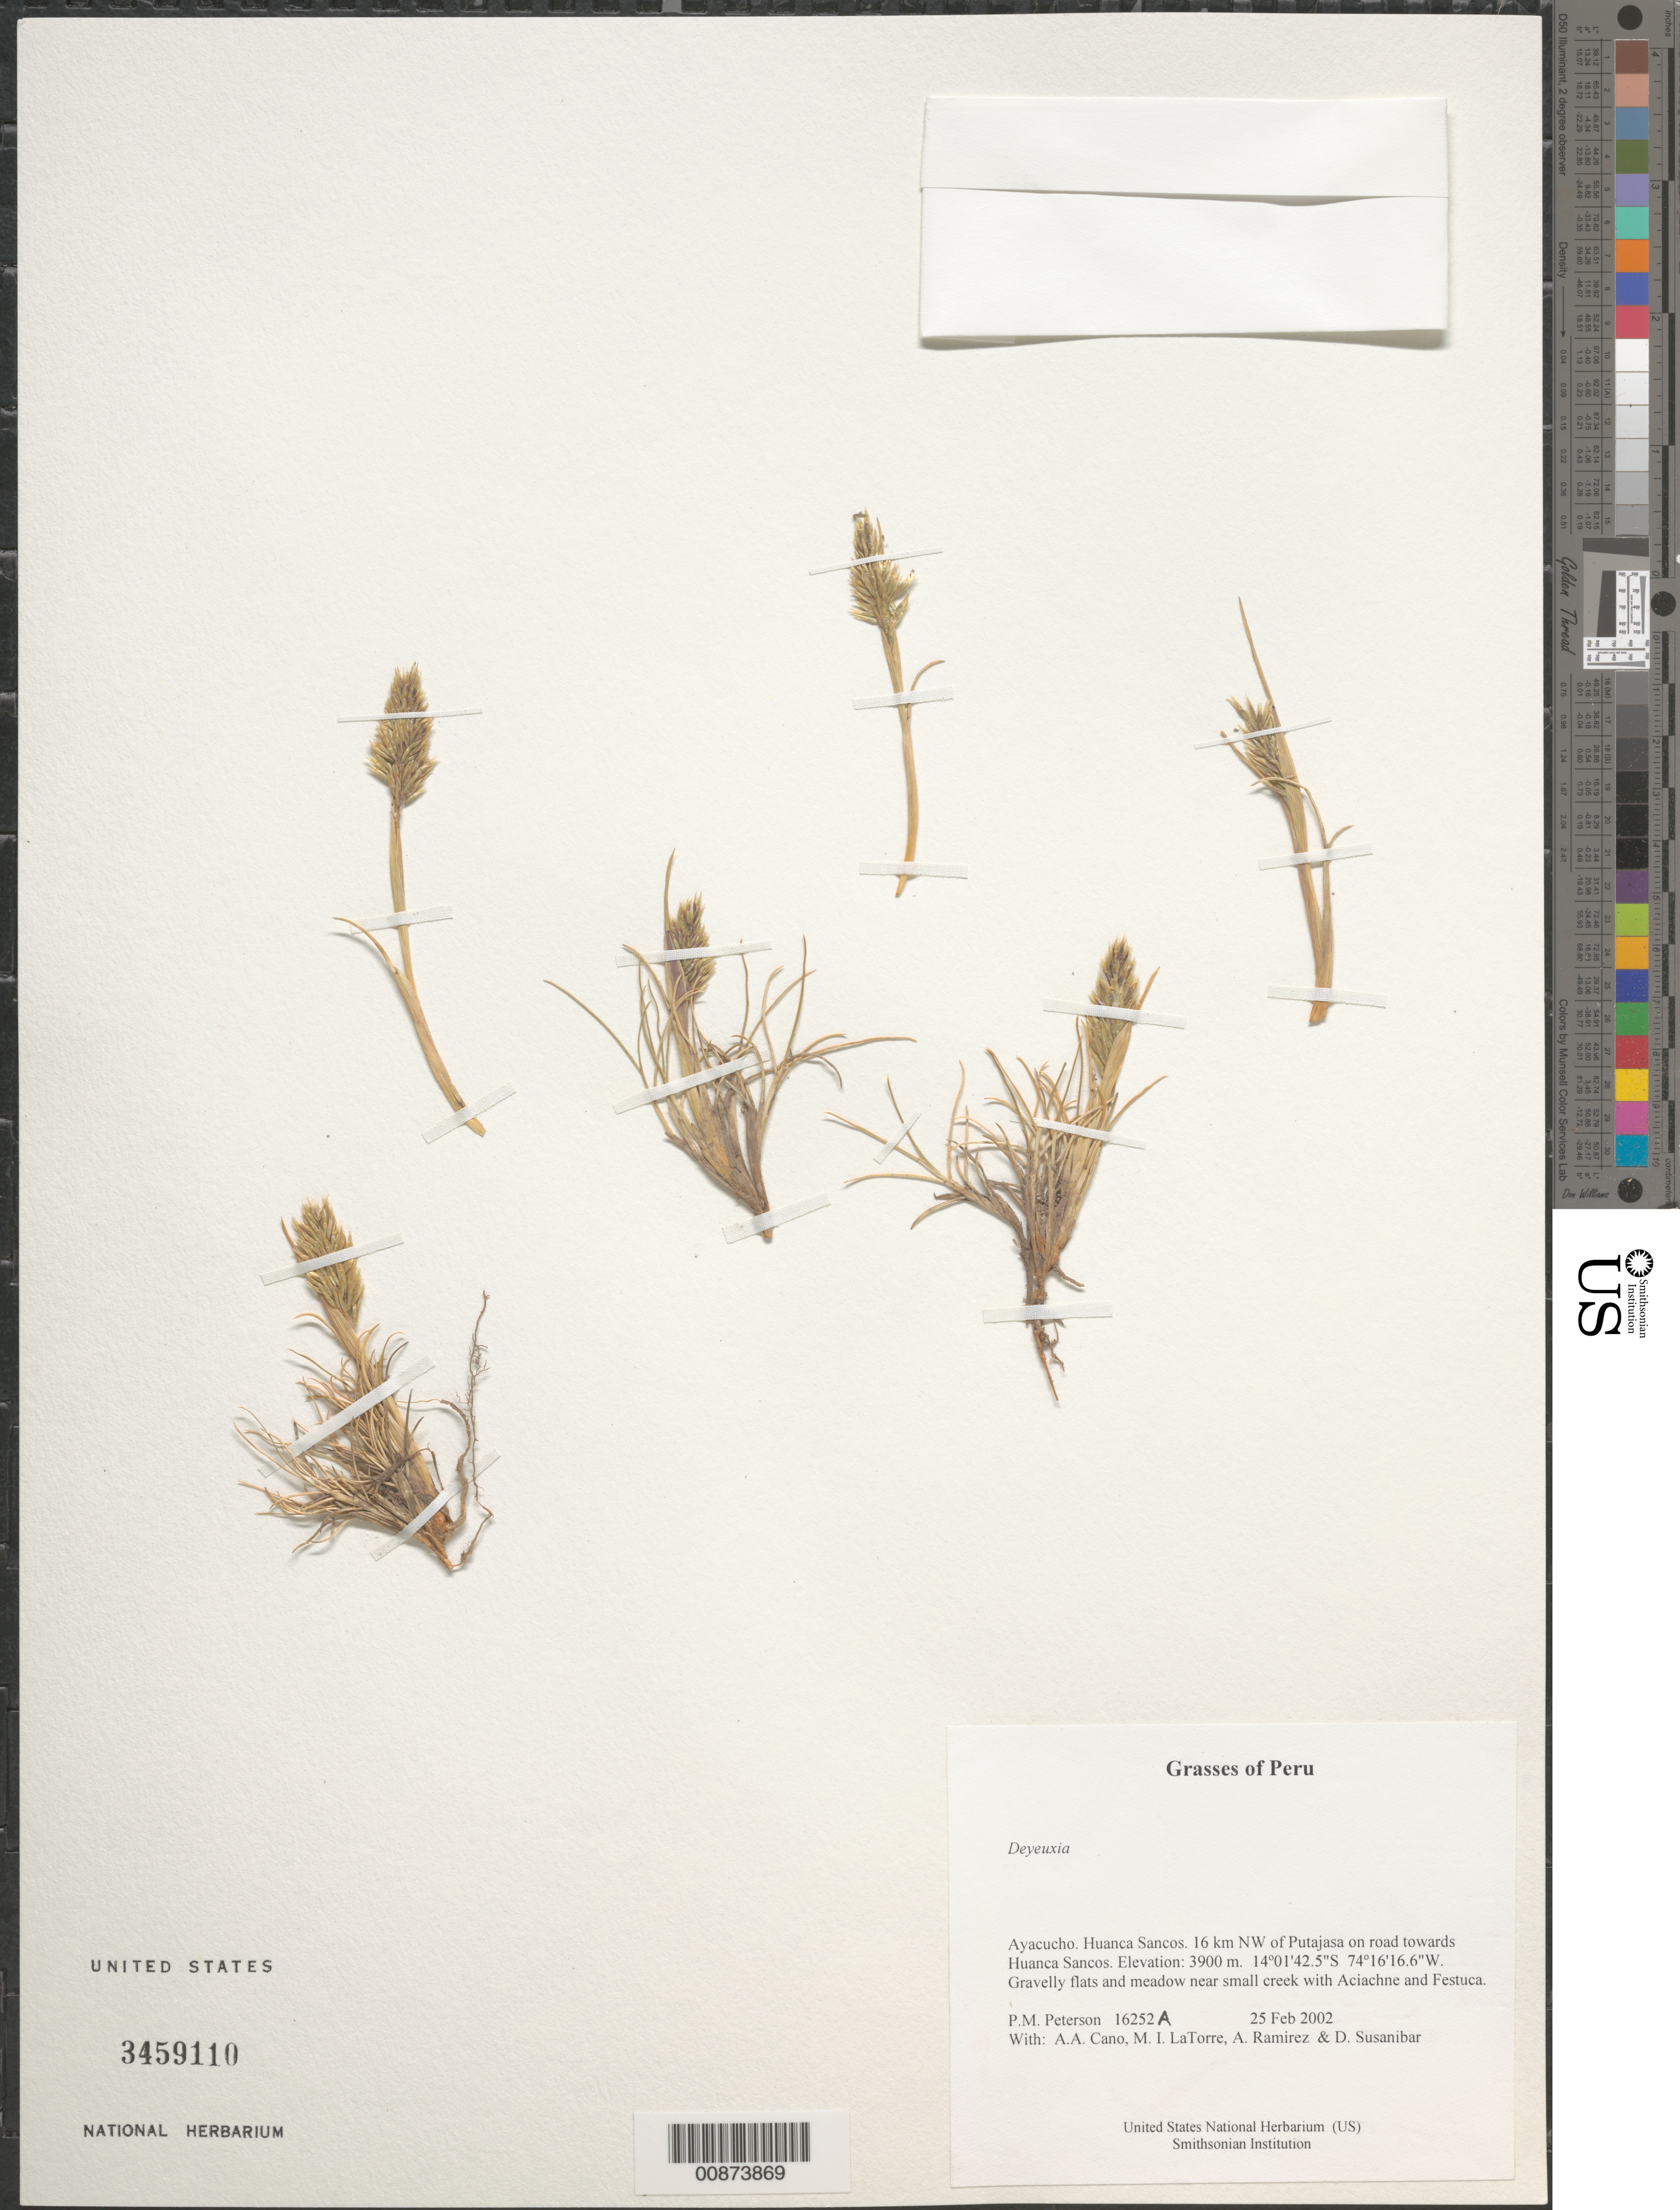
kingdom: Plantae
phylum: Tracheophyta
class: Liliopsida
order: Poales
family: Poaceae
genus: Calamagrostis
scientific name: Calamagrostis sp.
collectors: P. M. Peterson, A. Cano, M. I. La Torre, A. Ramírez & D. Susanibar Cruz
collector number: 16252 a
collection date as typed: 25 Feb 2002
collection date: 2002-02-25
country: Peru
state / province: Ayacucho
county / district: Huanca Sancos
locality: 16 km NW of Putajasa on road towards Huanca Sancos.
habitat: Gravelly flats and meadow near small creek with ~Aciachne and Festuca~.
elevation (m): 3900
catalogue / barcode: US 3459110